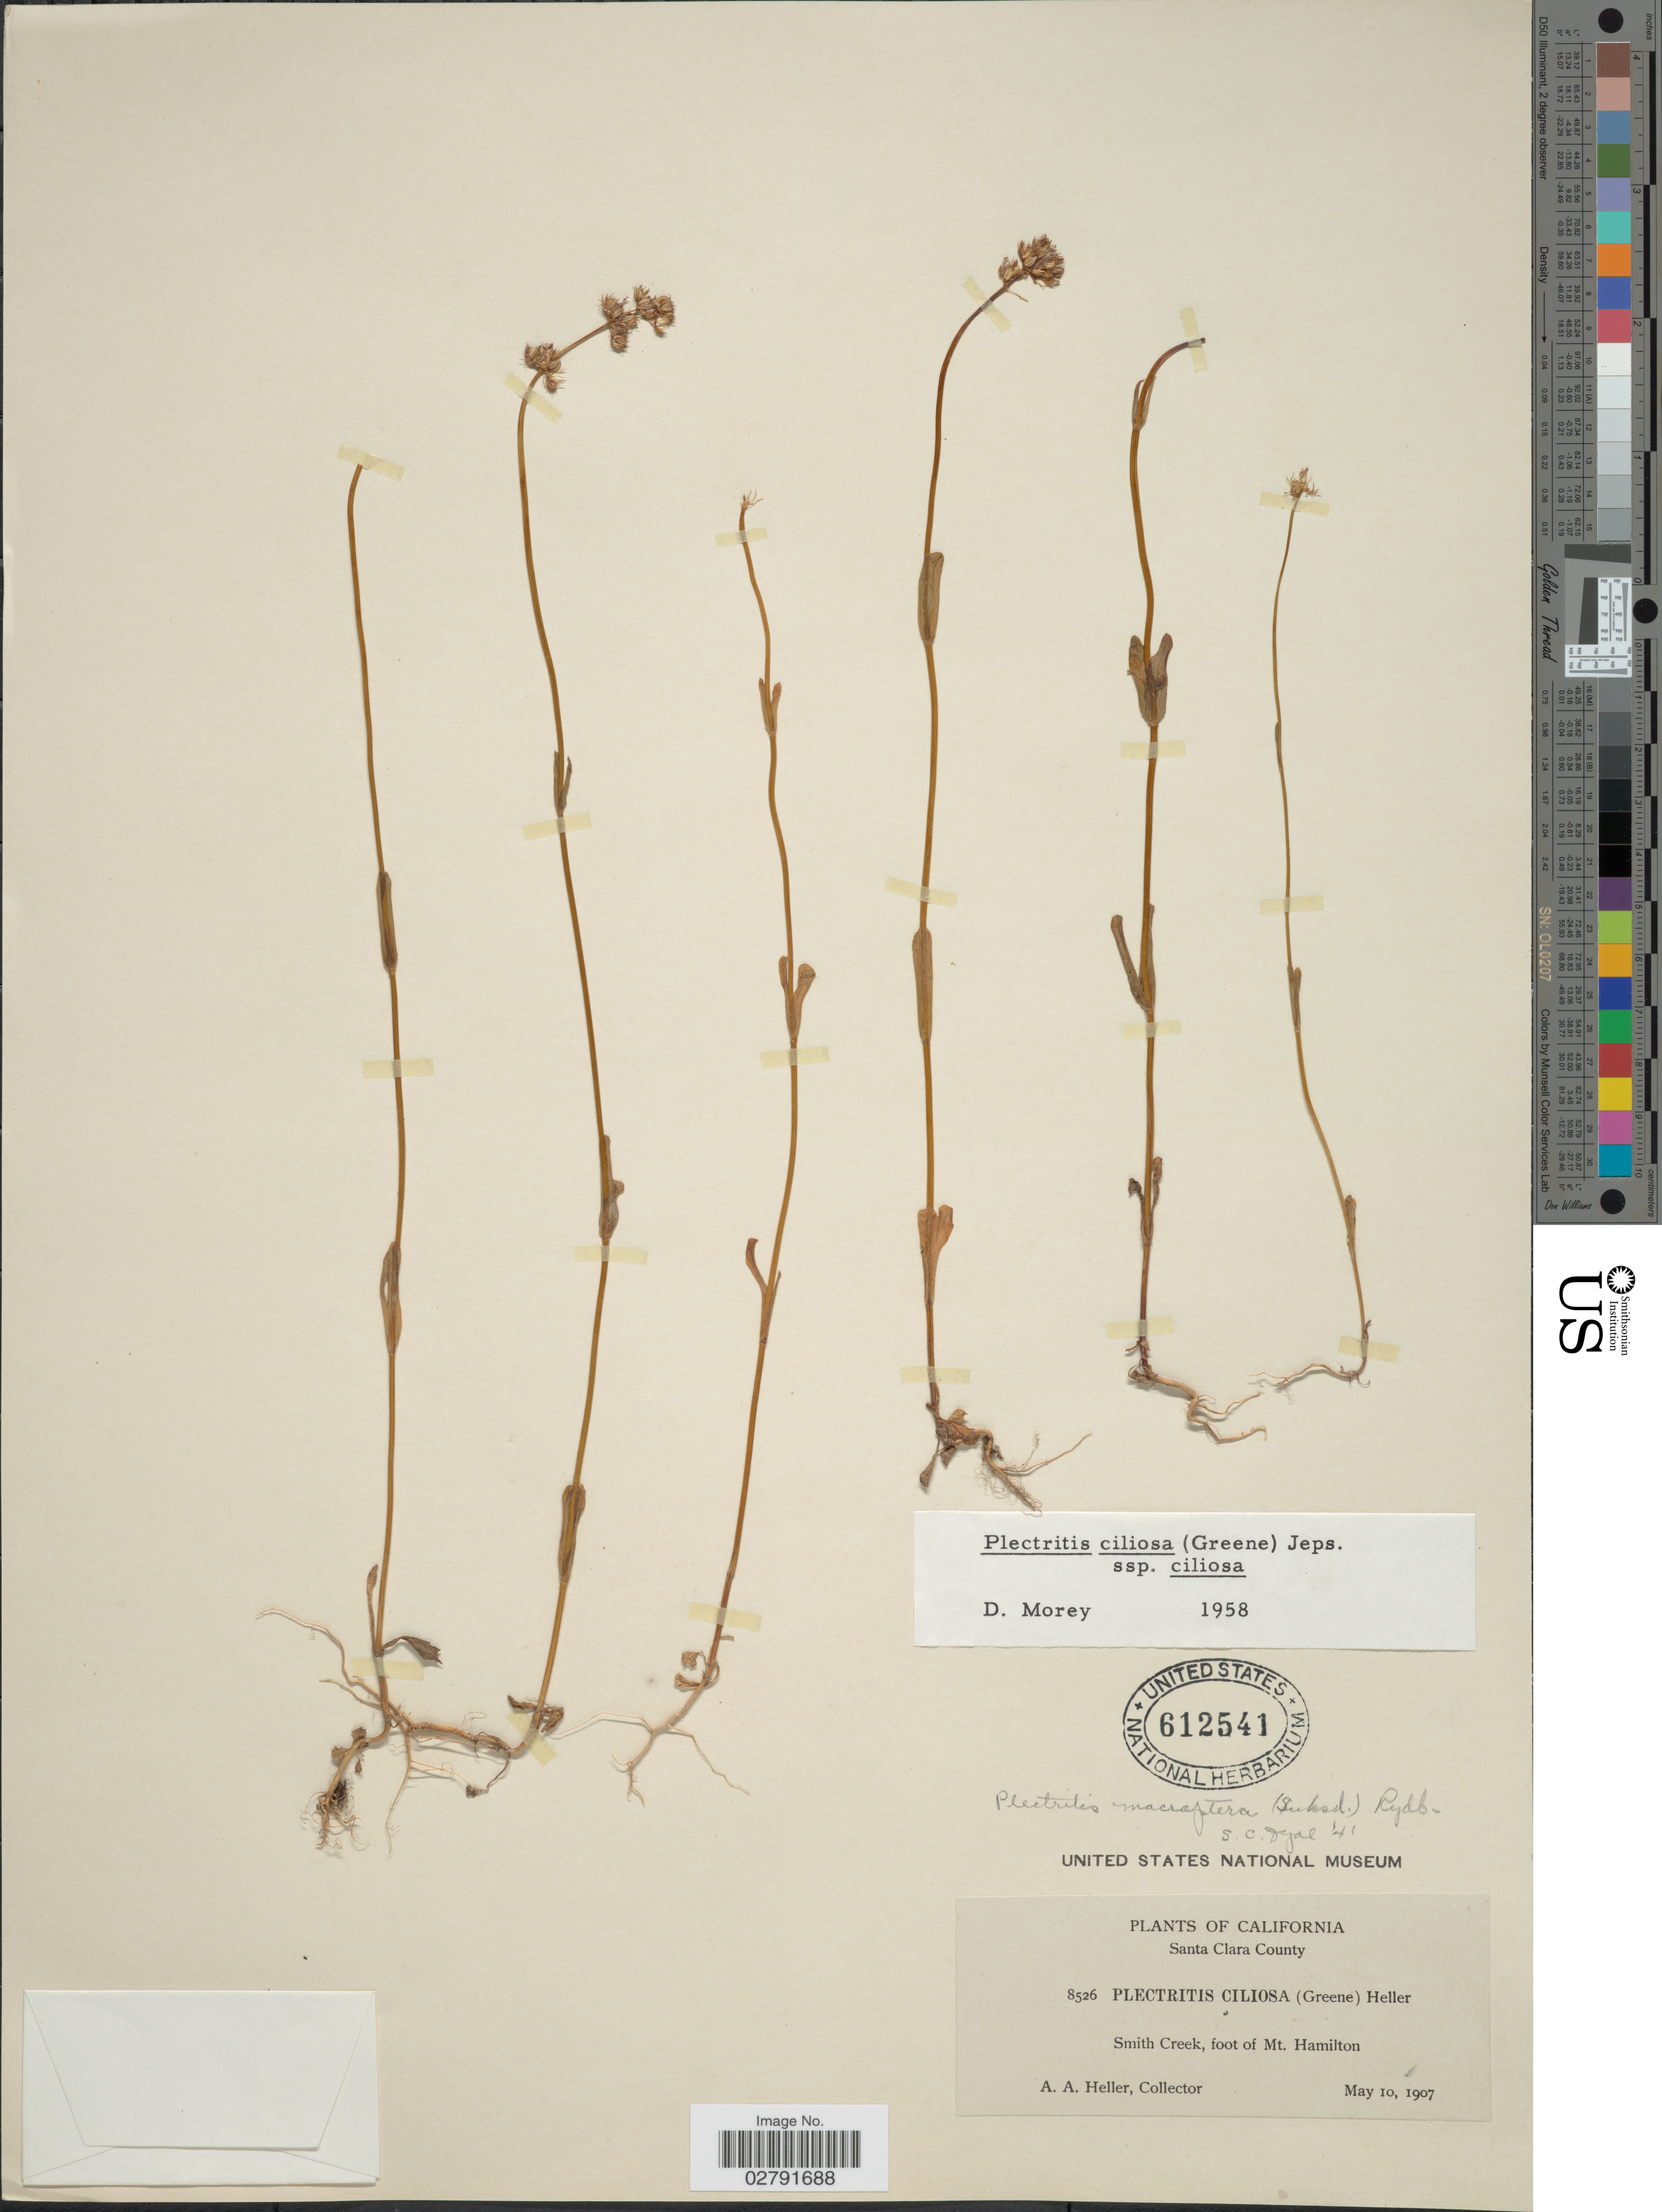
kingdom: Plantae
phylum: Tracheophyta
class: Magnoliopsida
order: Dipsacales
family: Caprifoliaceae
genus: Plectritis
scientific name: Plectritis ciliosa subsp. ciliosa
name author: (Greene) Jeps.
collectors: A. A. Heller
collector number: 8526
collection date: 1907-05-10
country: United States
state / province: California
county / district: Santa Clara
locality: Santa Clara County. Smith Creek, foot of Mt. Hamilton.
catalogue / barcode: US 612541